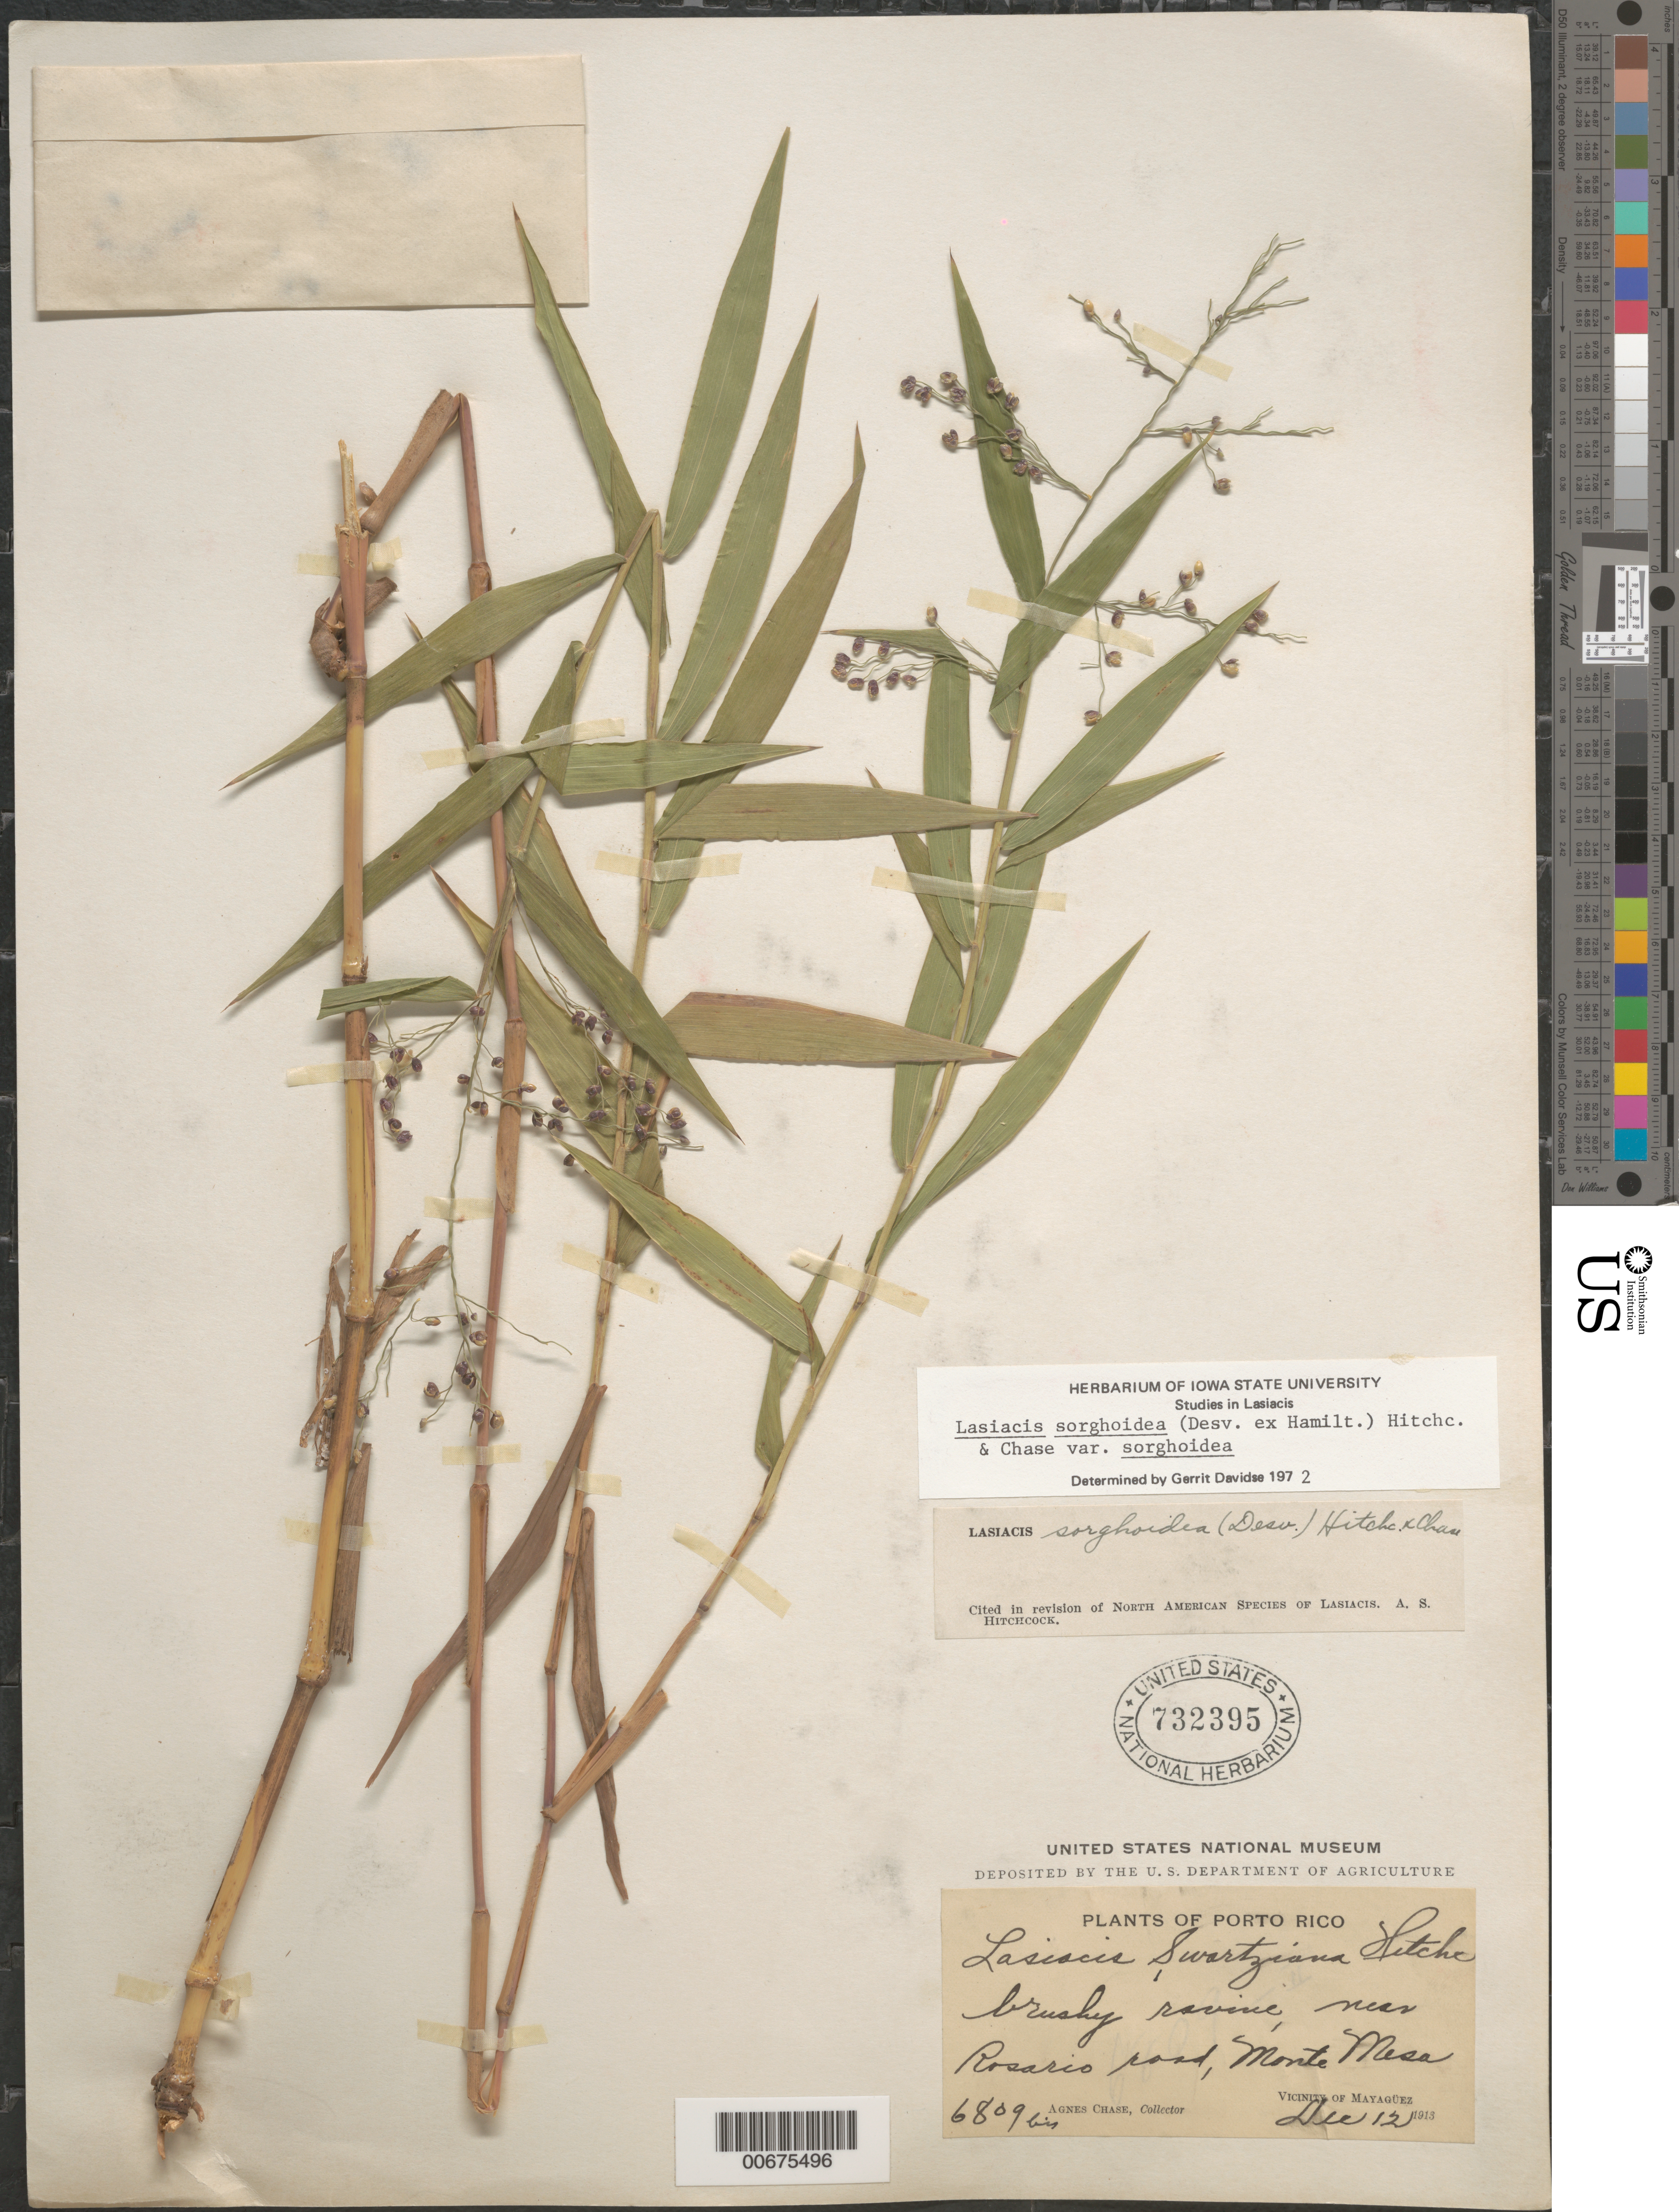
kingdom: Plantae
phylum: Tracheophyta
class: Liliopsida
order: Poales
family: Poaceae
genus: Lasiacis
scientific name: Lasiacis sorghoidea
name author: (Desv. ex Ham.) Hitchc. & Chase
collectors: A. Chase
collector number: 6809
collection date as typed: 12 Dec 1913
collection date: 1913-12-12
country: Puerto Rico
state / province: Mayagüez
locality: near Rosario Road, Monte Mesa, vicinity of Mayaguez. Bushy ravine.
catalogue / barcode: US 732395